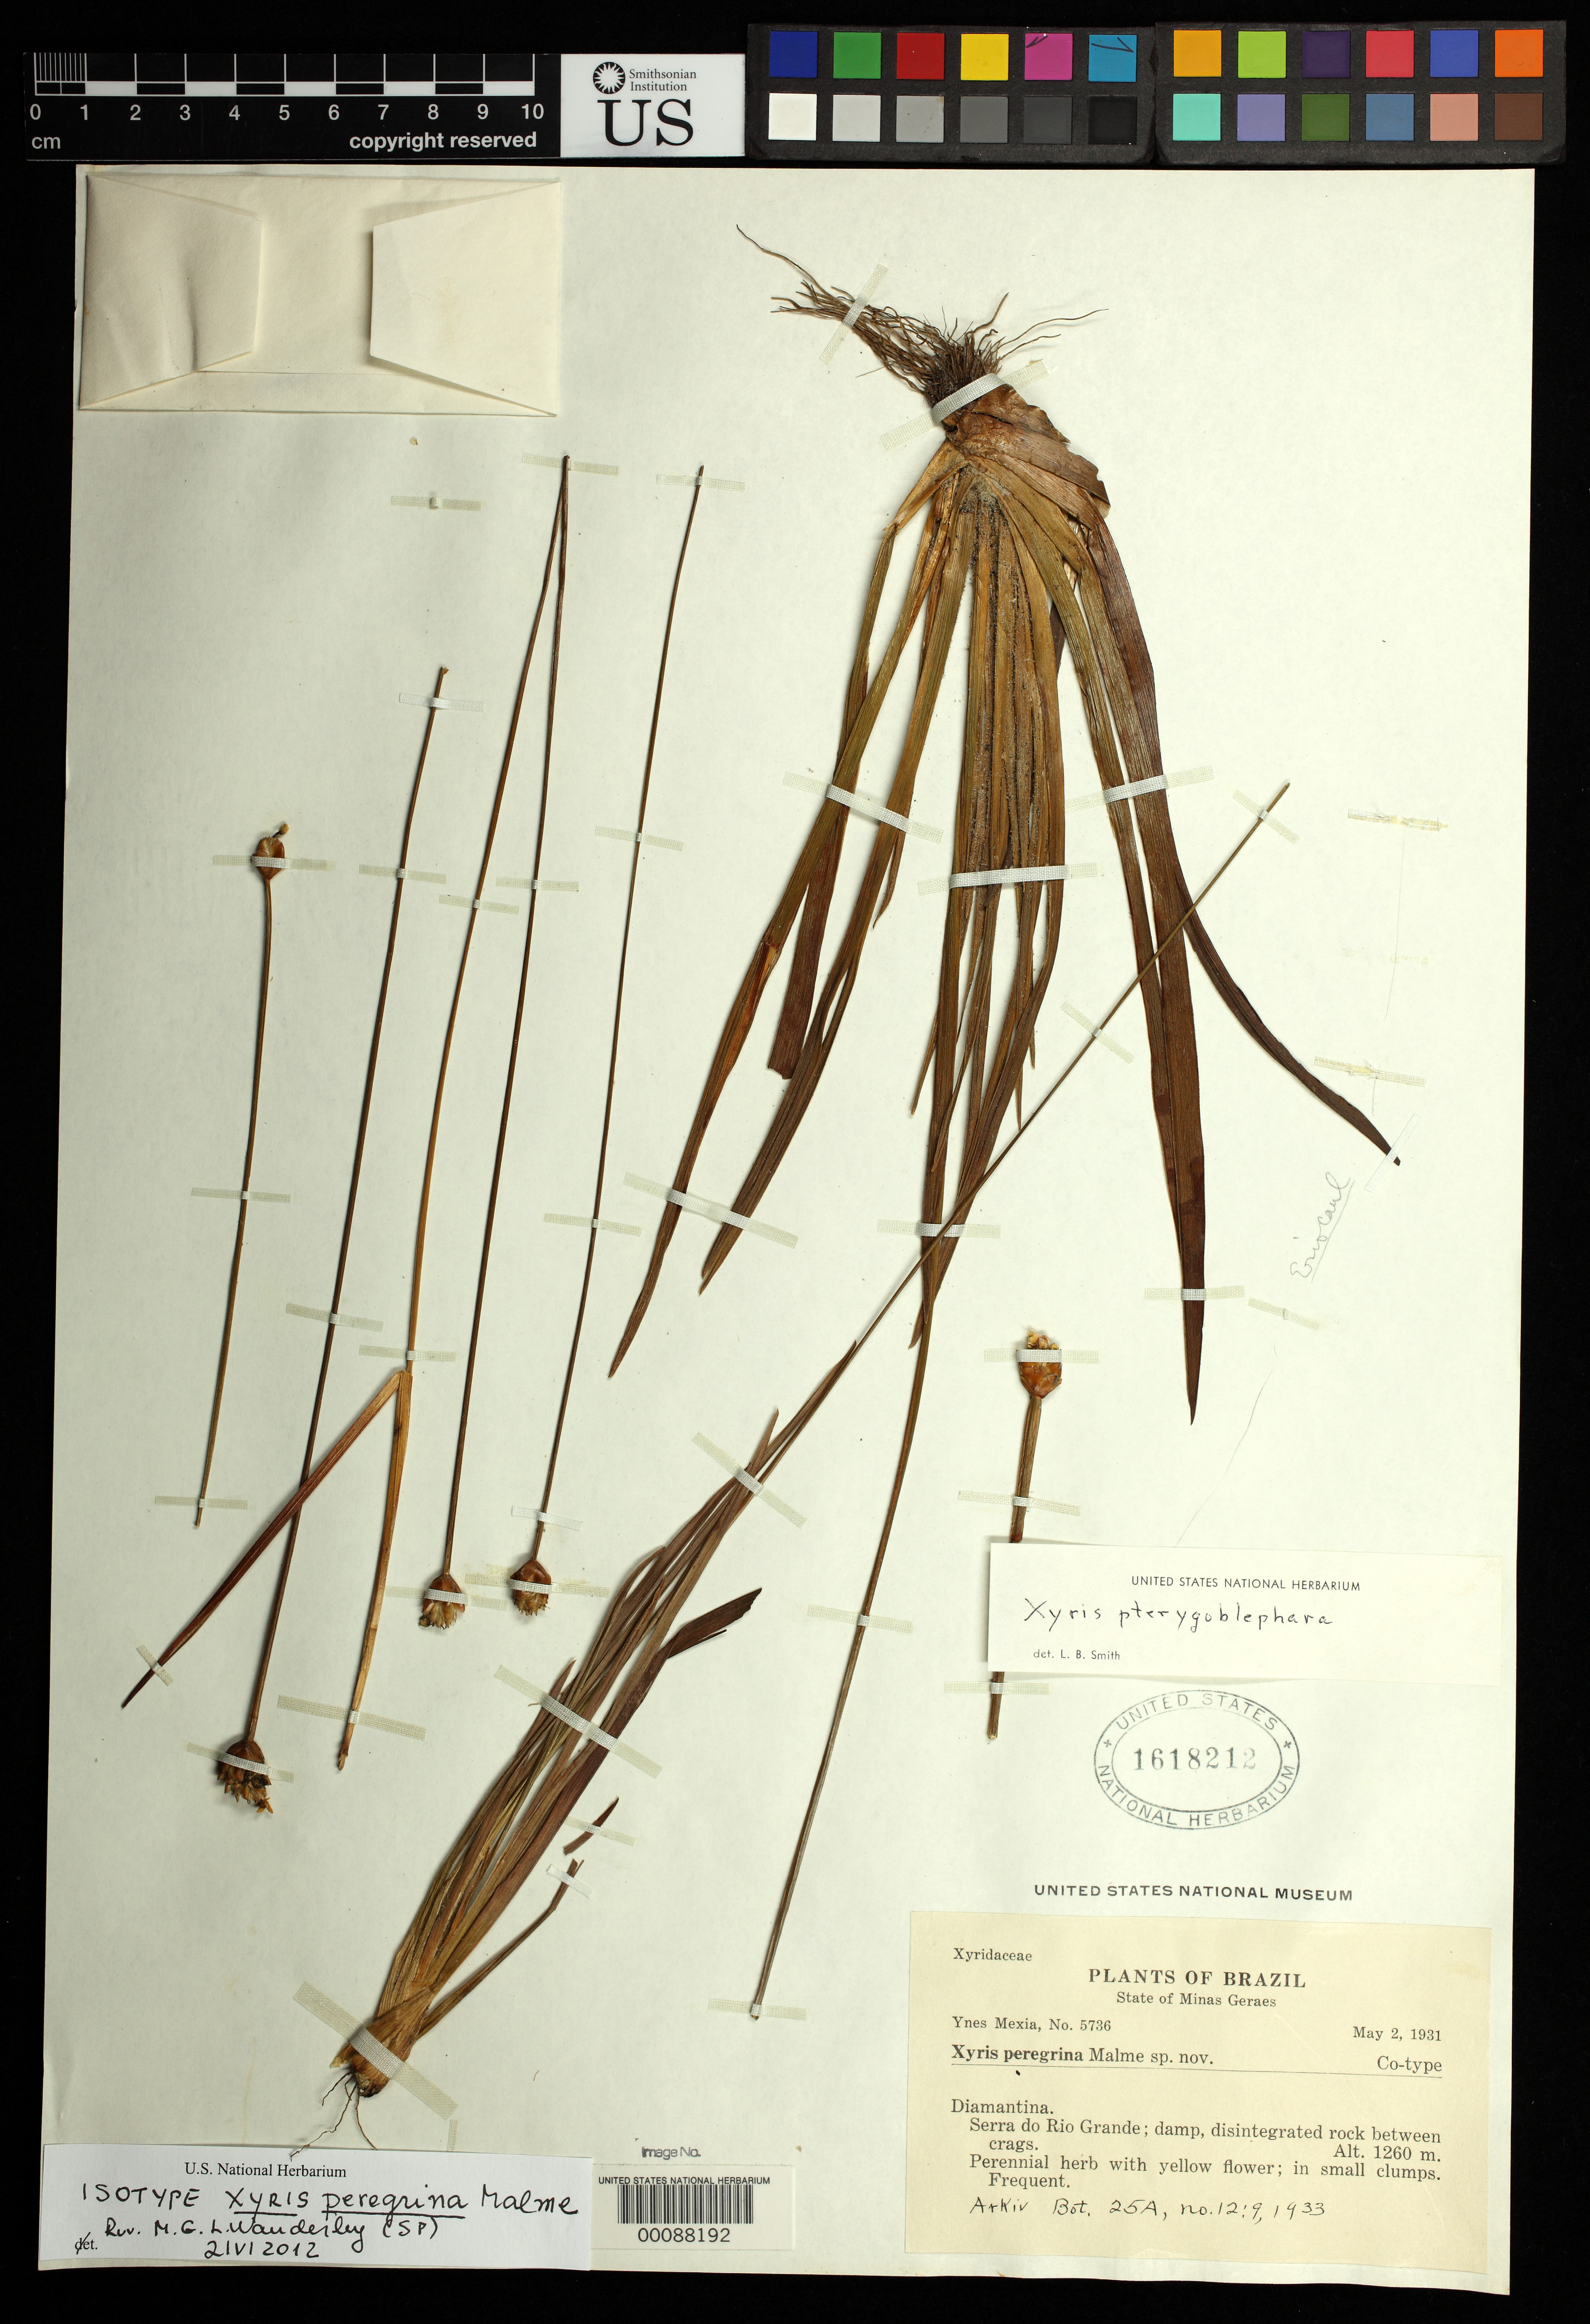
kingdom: Plantae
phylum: Tracheophyta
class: Liliopsida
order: Poales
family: Xyridaceae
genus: Xyris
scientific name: Xyris peregrina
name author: Malme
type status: Isotype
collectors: Y. Mexia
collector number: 5736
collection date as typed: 02 May 1931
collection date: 1931-05-02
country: Brazil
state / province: Minas Gerais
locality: Diamantina, Serra do Rio Grande.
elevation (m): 1260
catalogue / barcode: US 1618212